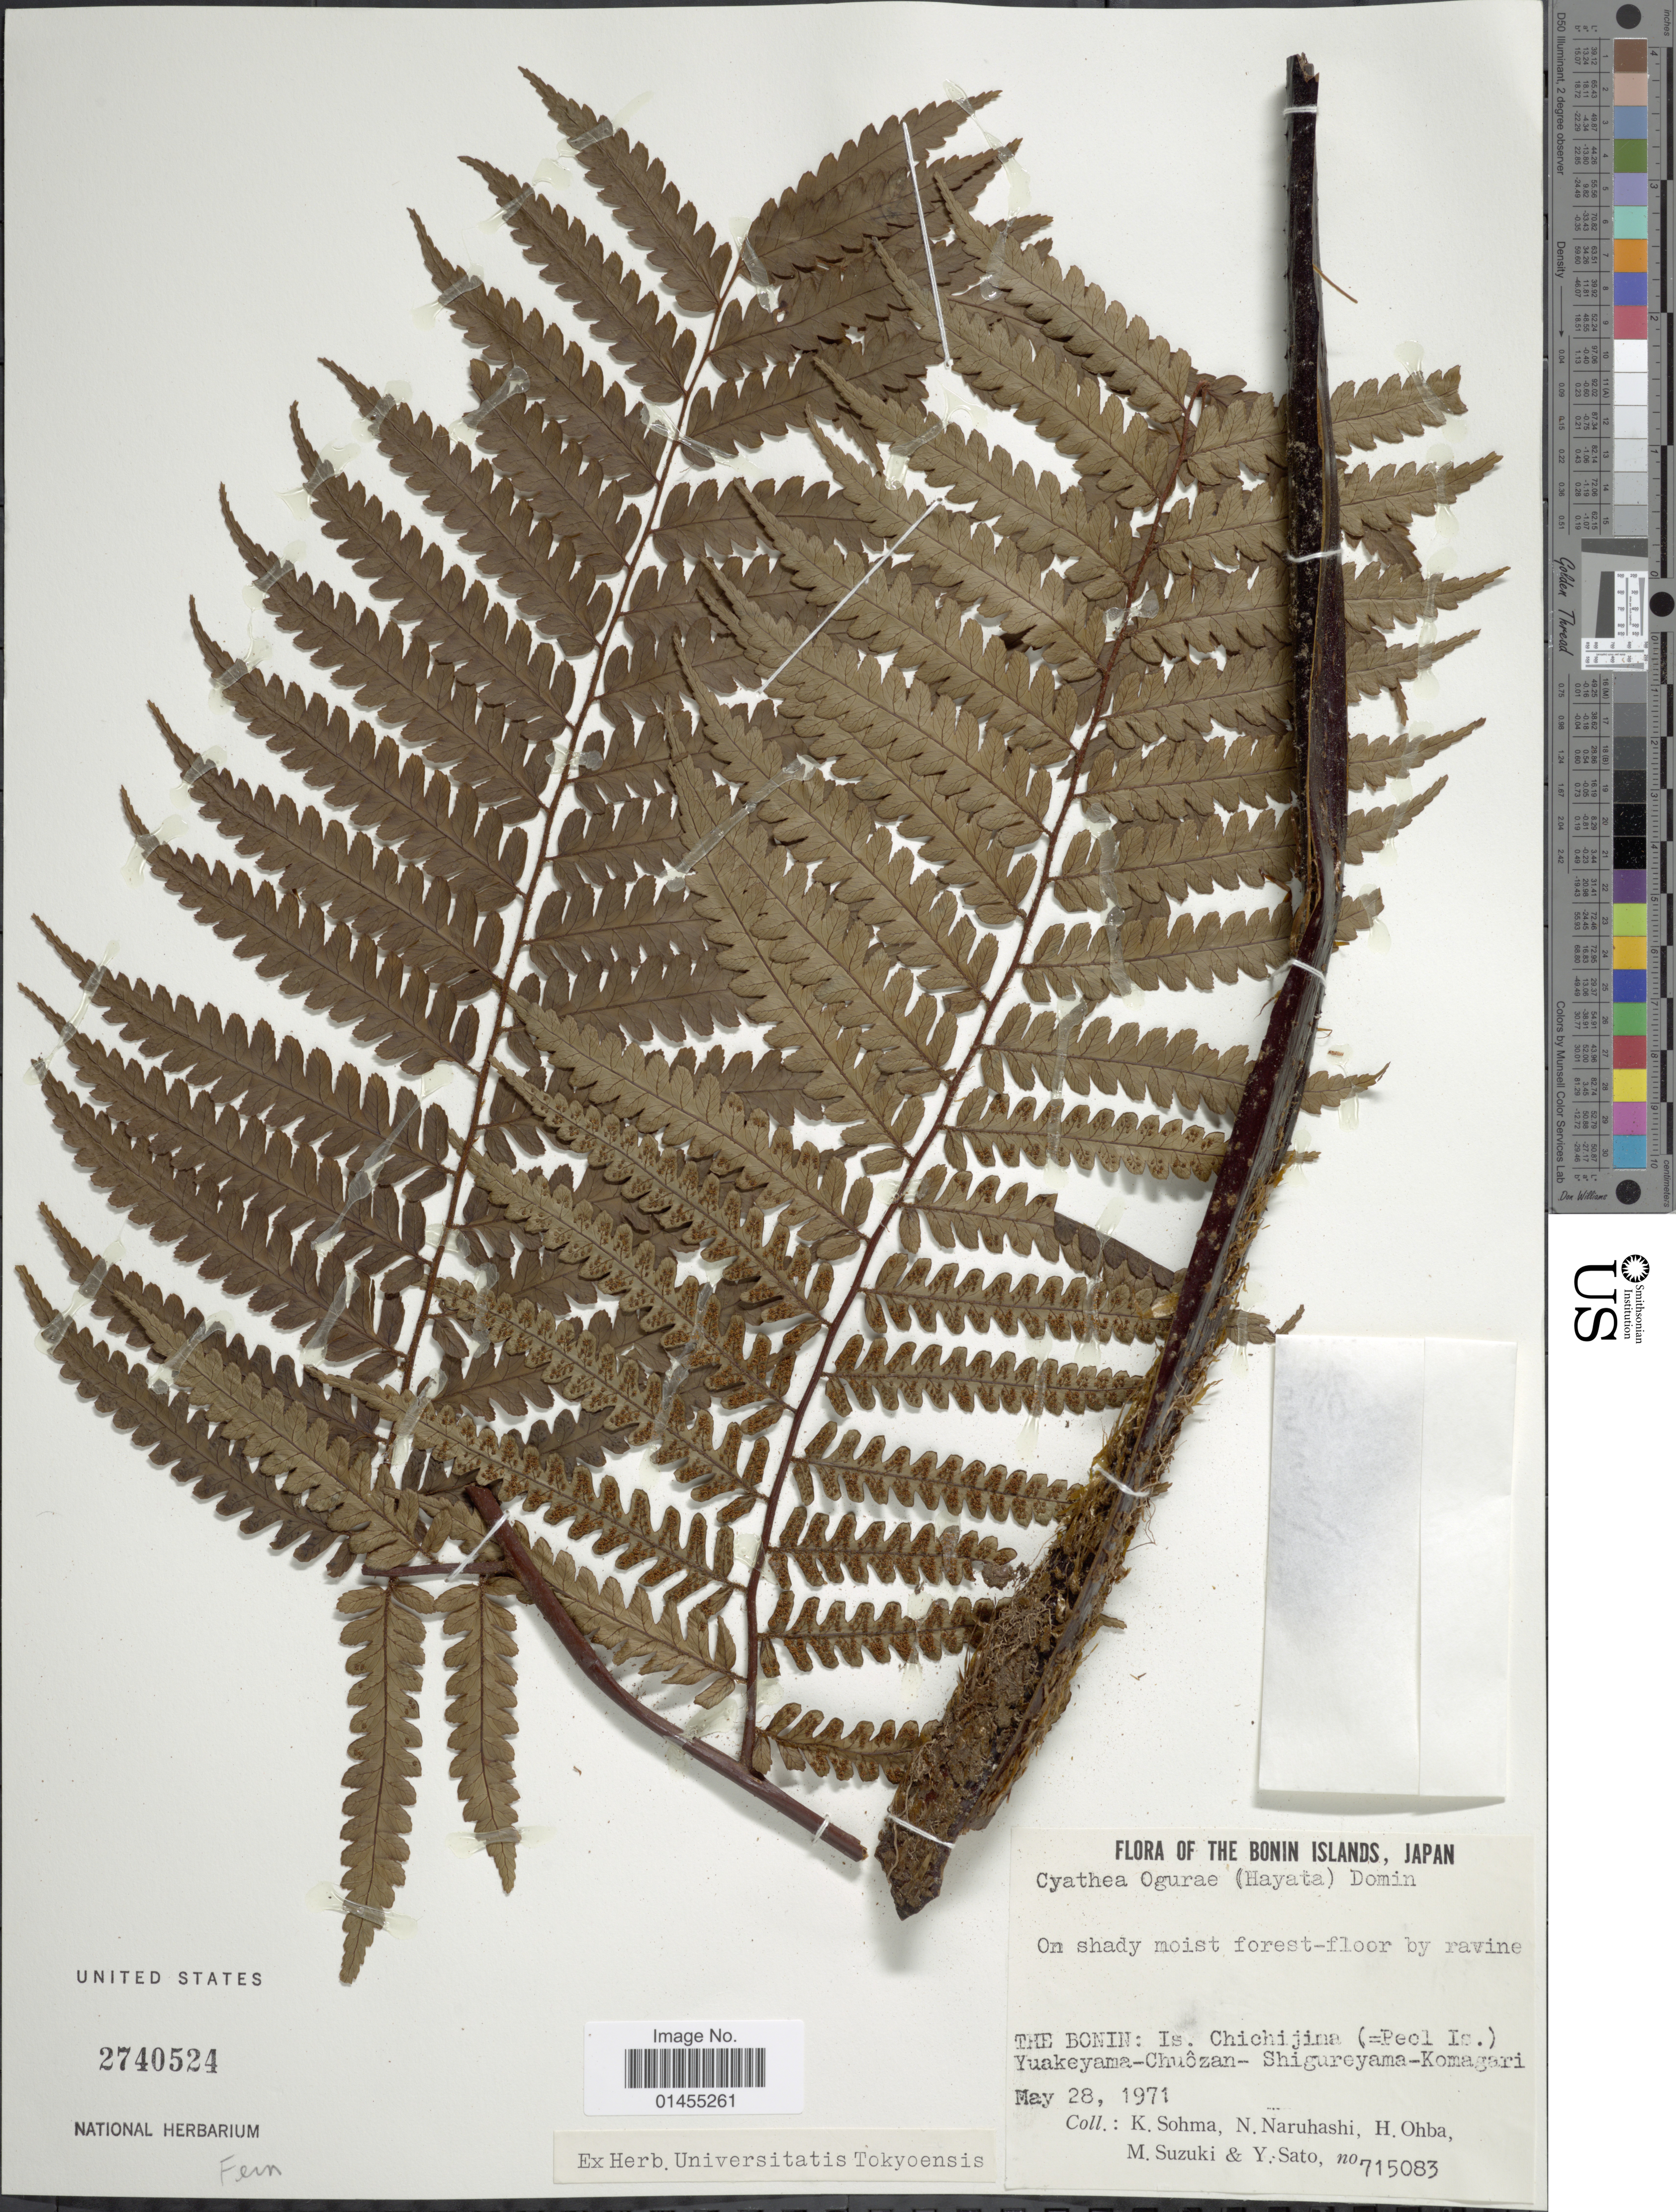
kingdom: Plantae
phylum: Tracheophyta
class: Polypodiopsida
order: Cyatheales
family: Cyatheaceae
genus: Alsophila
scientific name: Alsophila ogurae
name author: Hayata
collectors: K. Sohma, N. Naruhashi, H. Ohba, M. Suzuki & Y. Sato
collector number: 715083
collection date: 1971-05-28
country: Japan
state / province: Tokyo, Federal City of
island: Bonin Islands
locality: Bonin Islands, Chichijima (=Peel Island), Yuakeyama-Chuozan, Shigureyama, Komagari.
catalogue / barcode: US 2740524